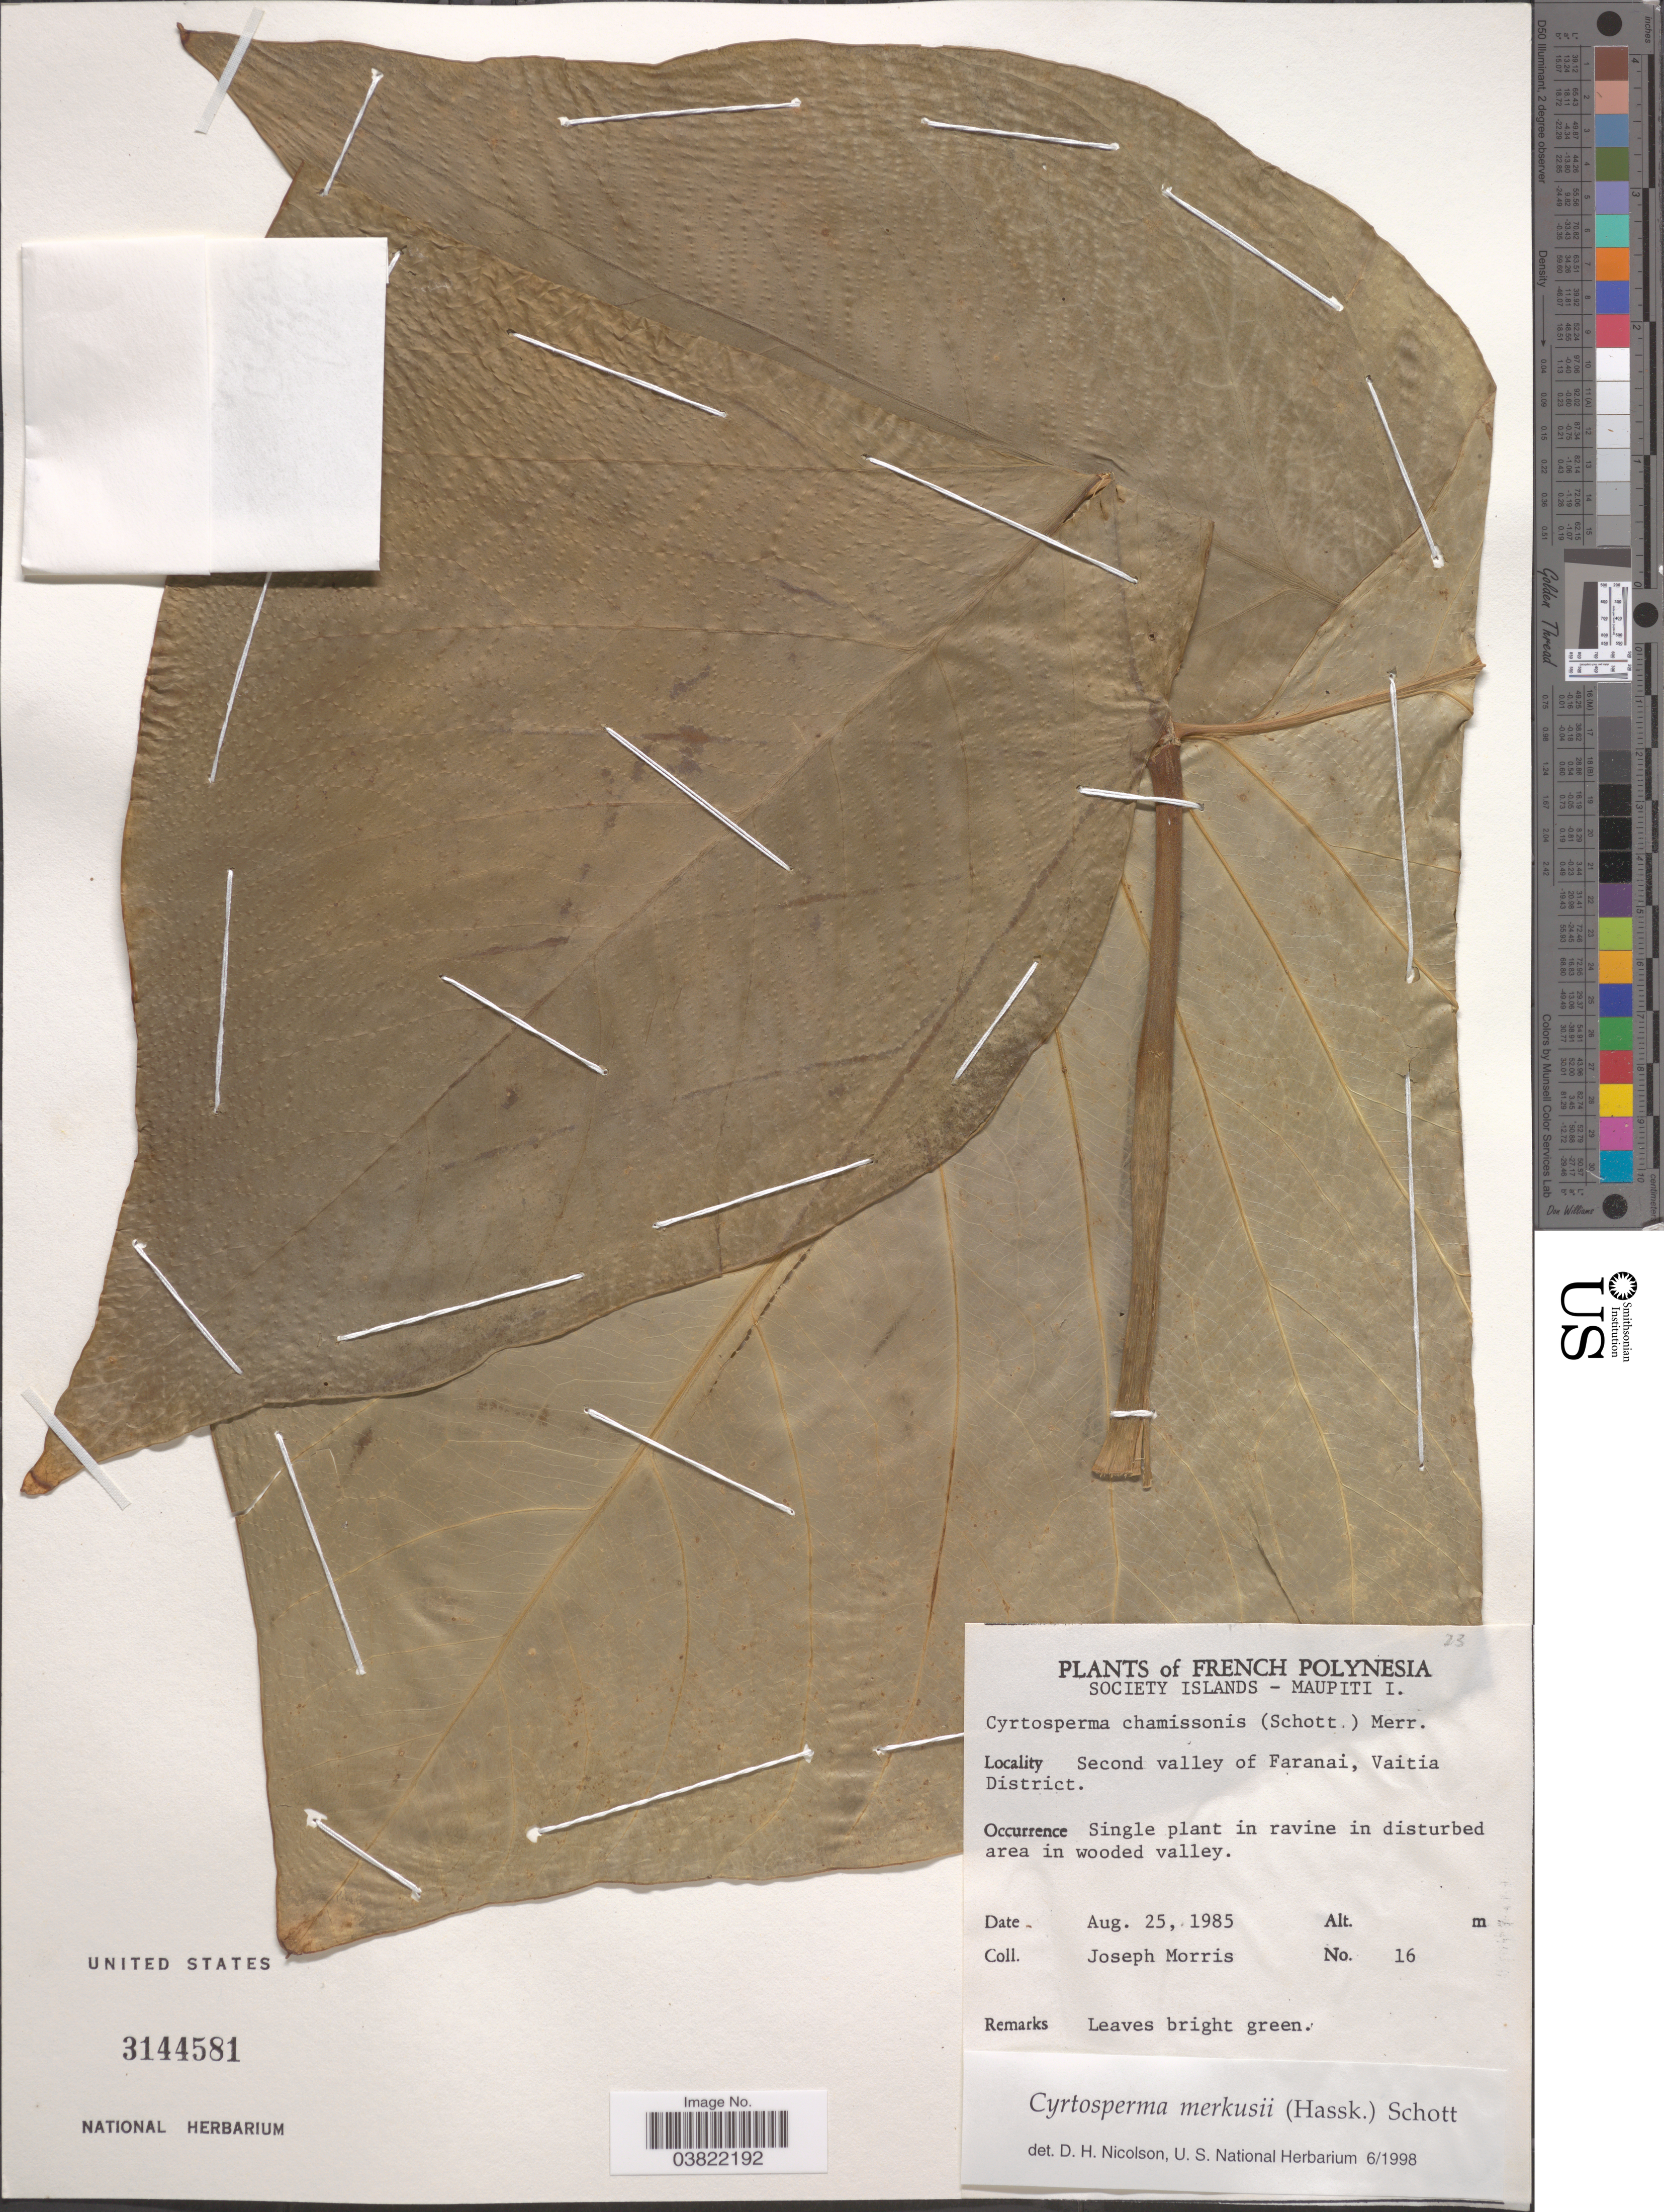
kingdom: Plantae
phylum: Tracheophyta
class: Liliopsida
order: Alismatales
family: Araceae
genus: Cyrtosperma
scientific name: Cyrtosperma merkusii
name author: (Hassk.) Schott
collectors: J. Morris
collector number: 16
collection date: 1985-08-25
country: French Polynesia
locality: Society Islands - Maupiti I. Second valley of Faranai, Vaitia District.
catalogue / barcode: US 3144581